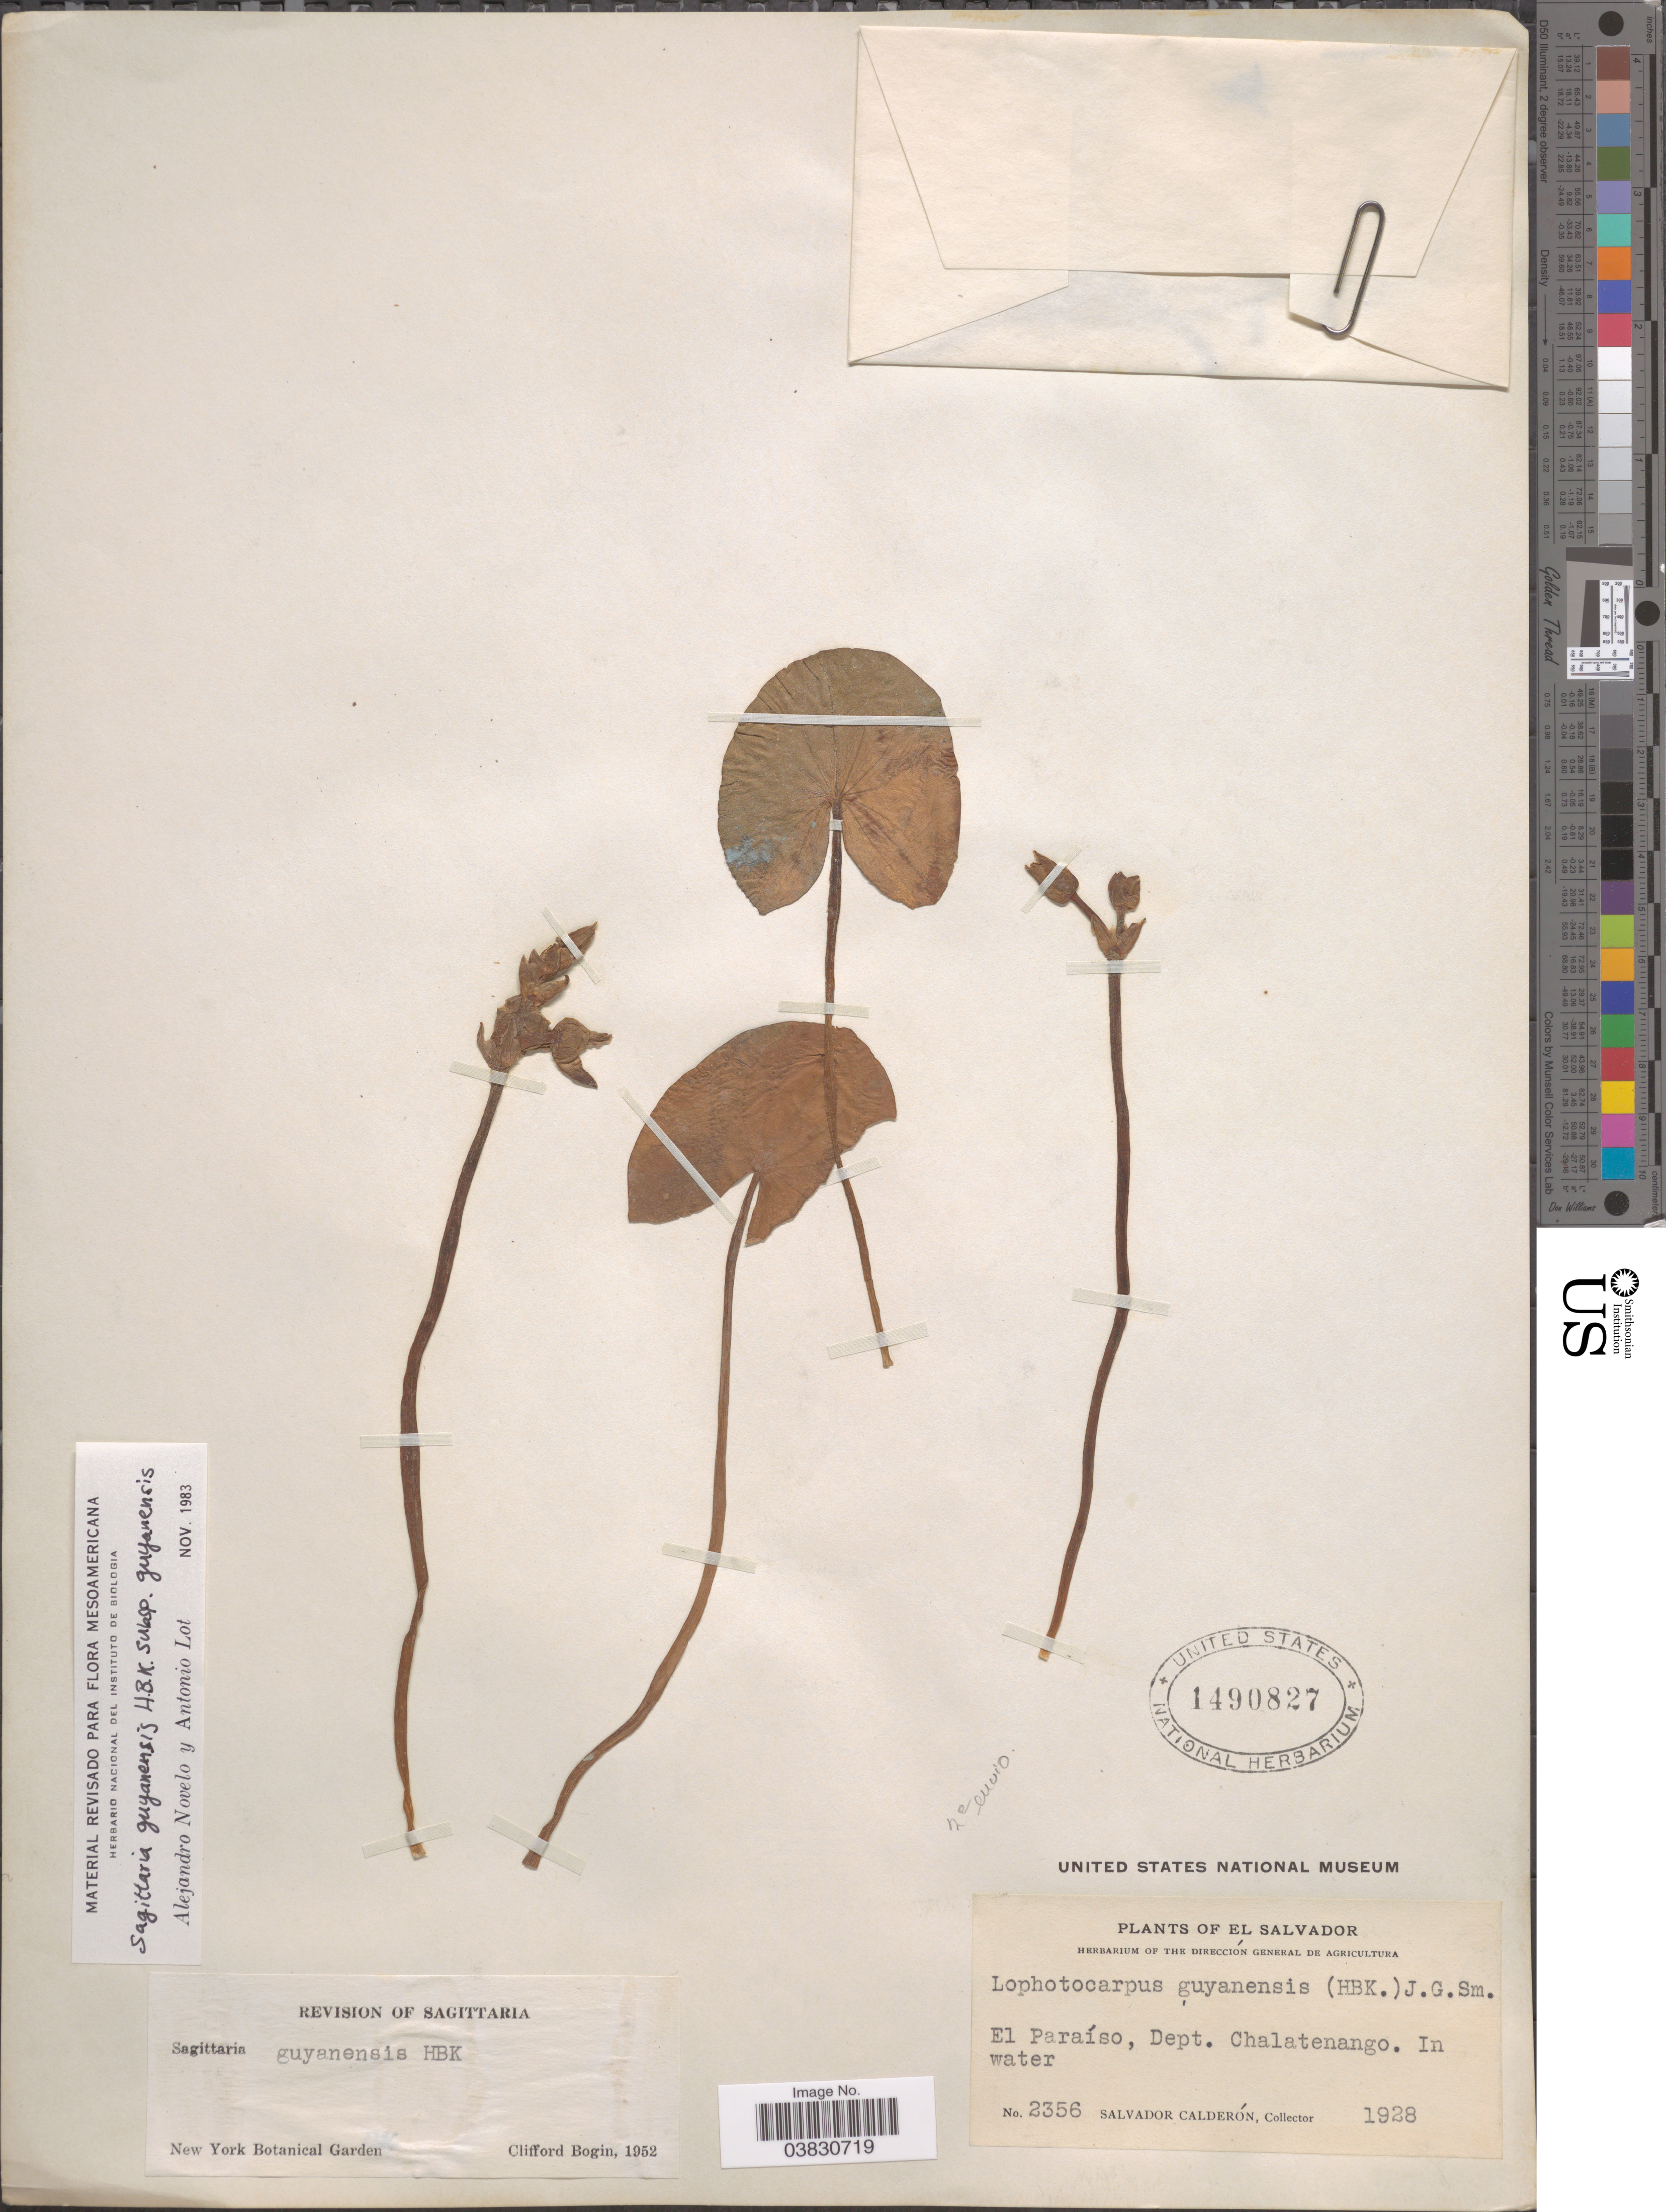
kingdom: Plantae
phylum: Tracheophyta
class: Liliopsida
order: Alismatales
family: Alismataceae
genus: Sagittaria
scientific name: Sagittaria guayanensis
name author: Kunth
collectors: S. Calderón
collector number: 2356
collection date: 1928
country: El Salvador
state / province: Chalatenango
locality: El Paraíso, Dept. Chalatenango.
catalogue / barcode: US 1490827